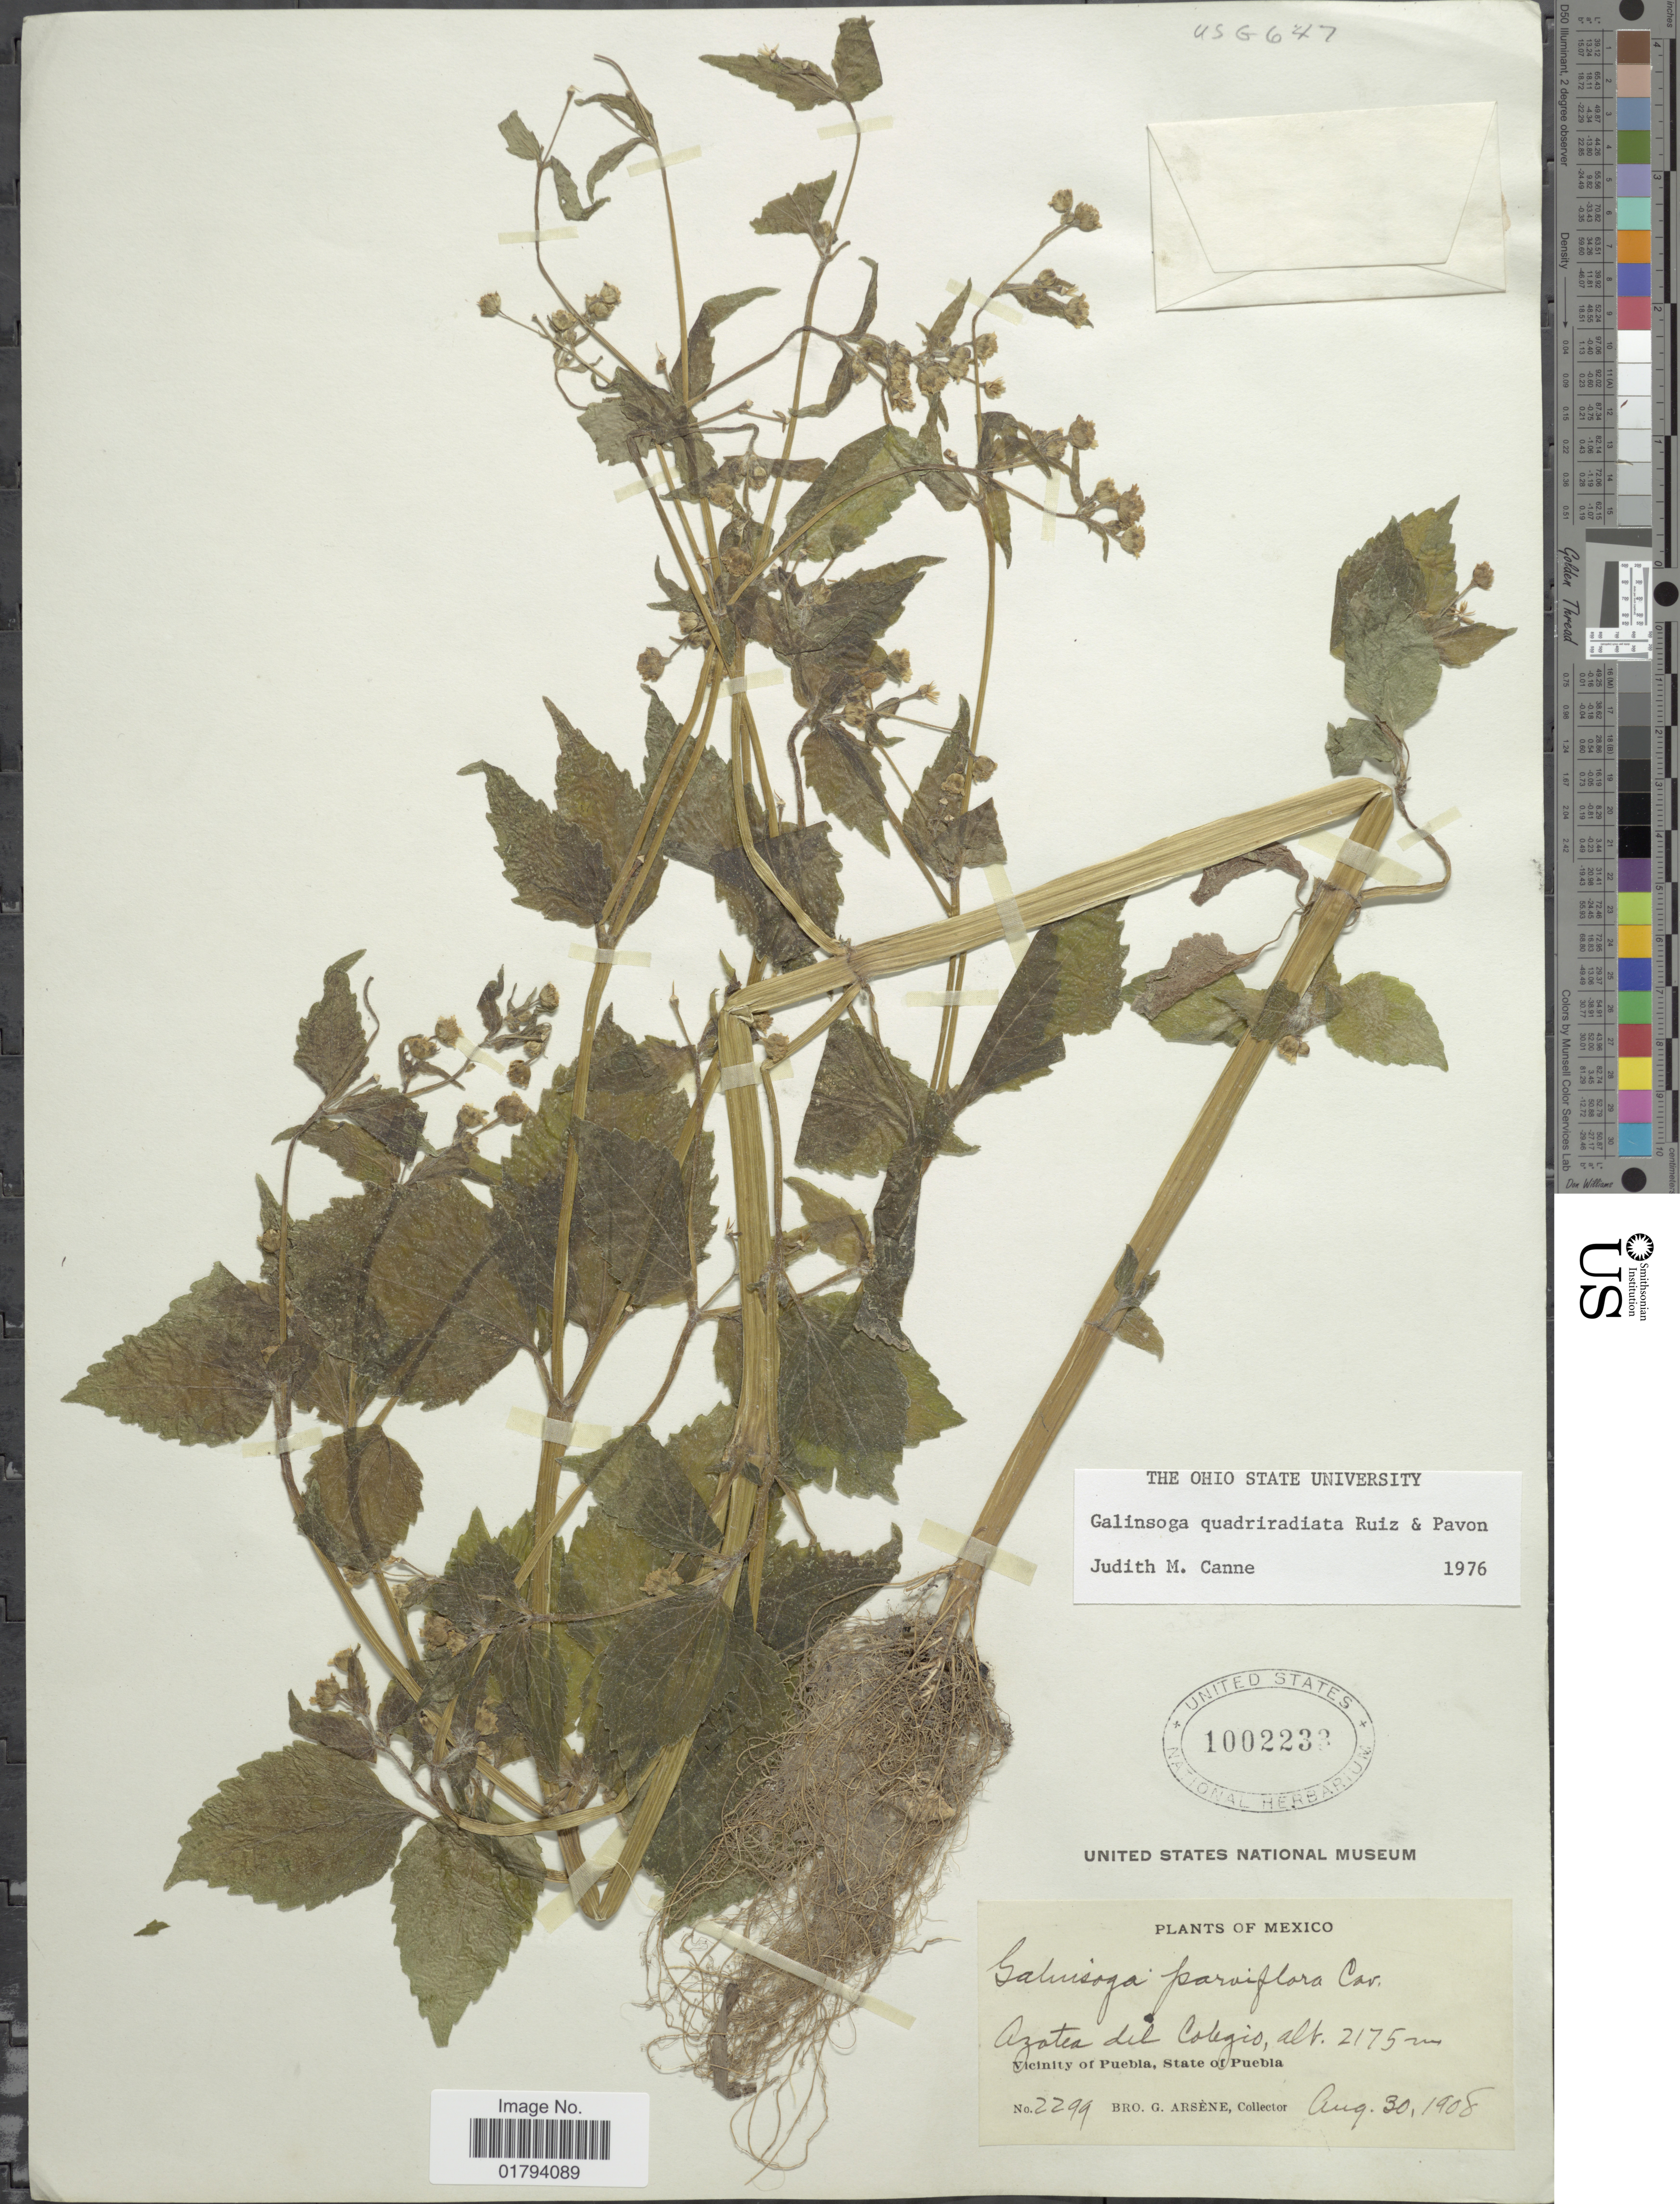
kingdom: Plantae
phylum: Tracheophyta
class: Magnoliopsida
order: Asterales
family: Asteraceae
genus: Galinsoga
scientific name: Galinsoga quadriradiata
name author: Ruiz & Pav.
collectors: Bro. G. Arsène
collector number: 2299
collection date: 1908-08-30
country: Mexico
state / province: Puebla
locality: Azatea del Colegio, vicinity of Puebla.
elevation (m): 2175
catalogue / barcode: US 1002233